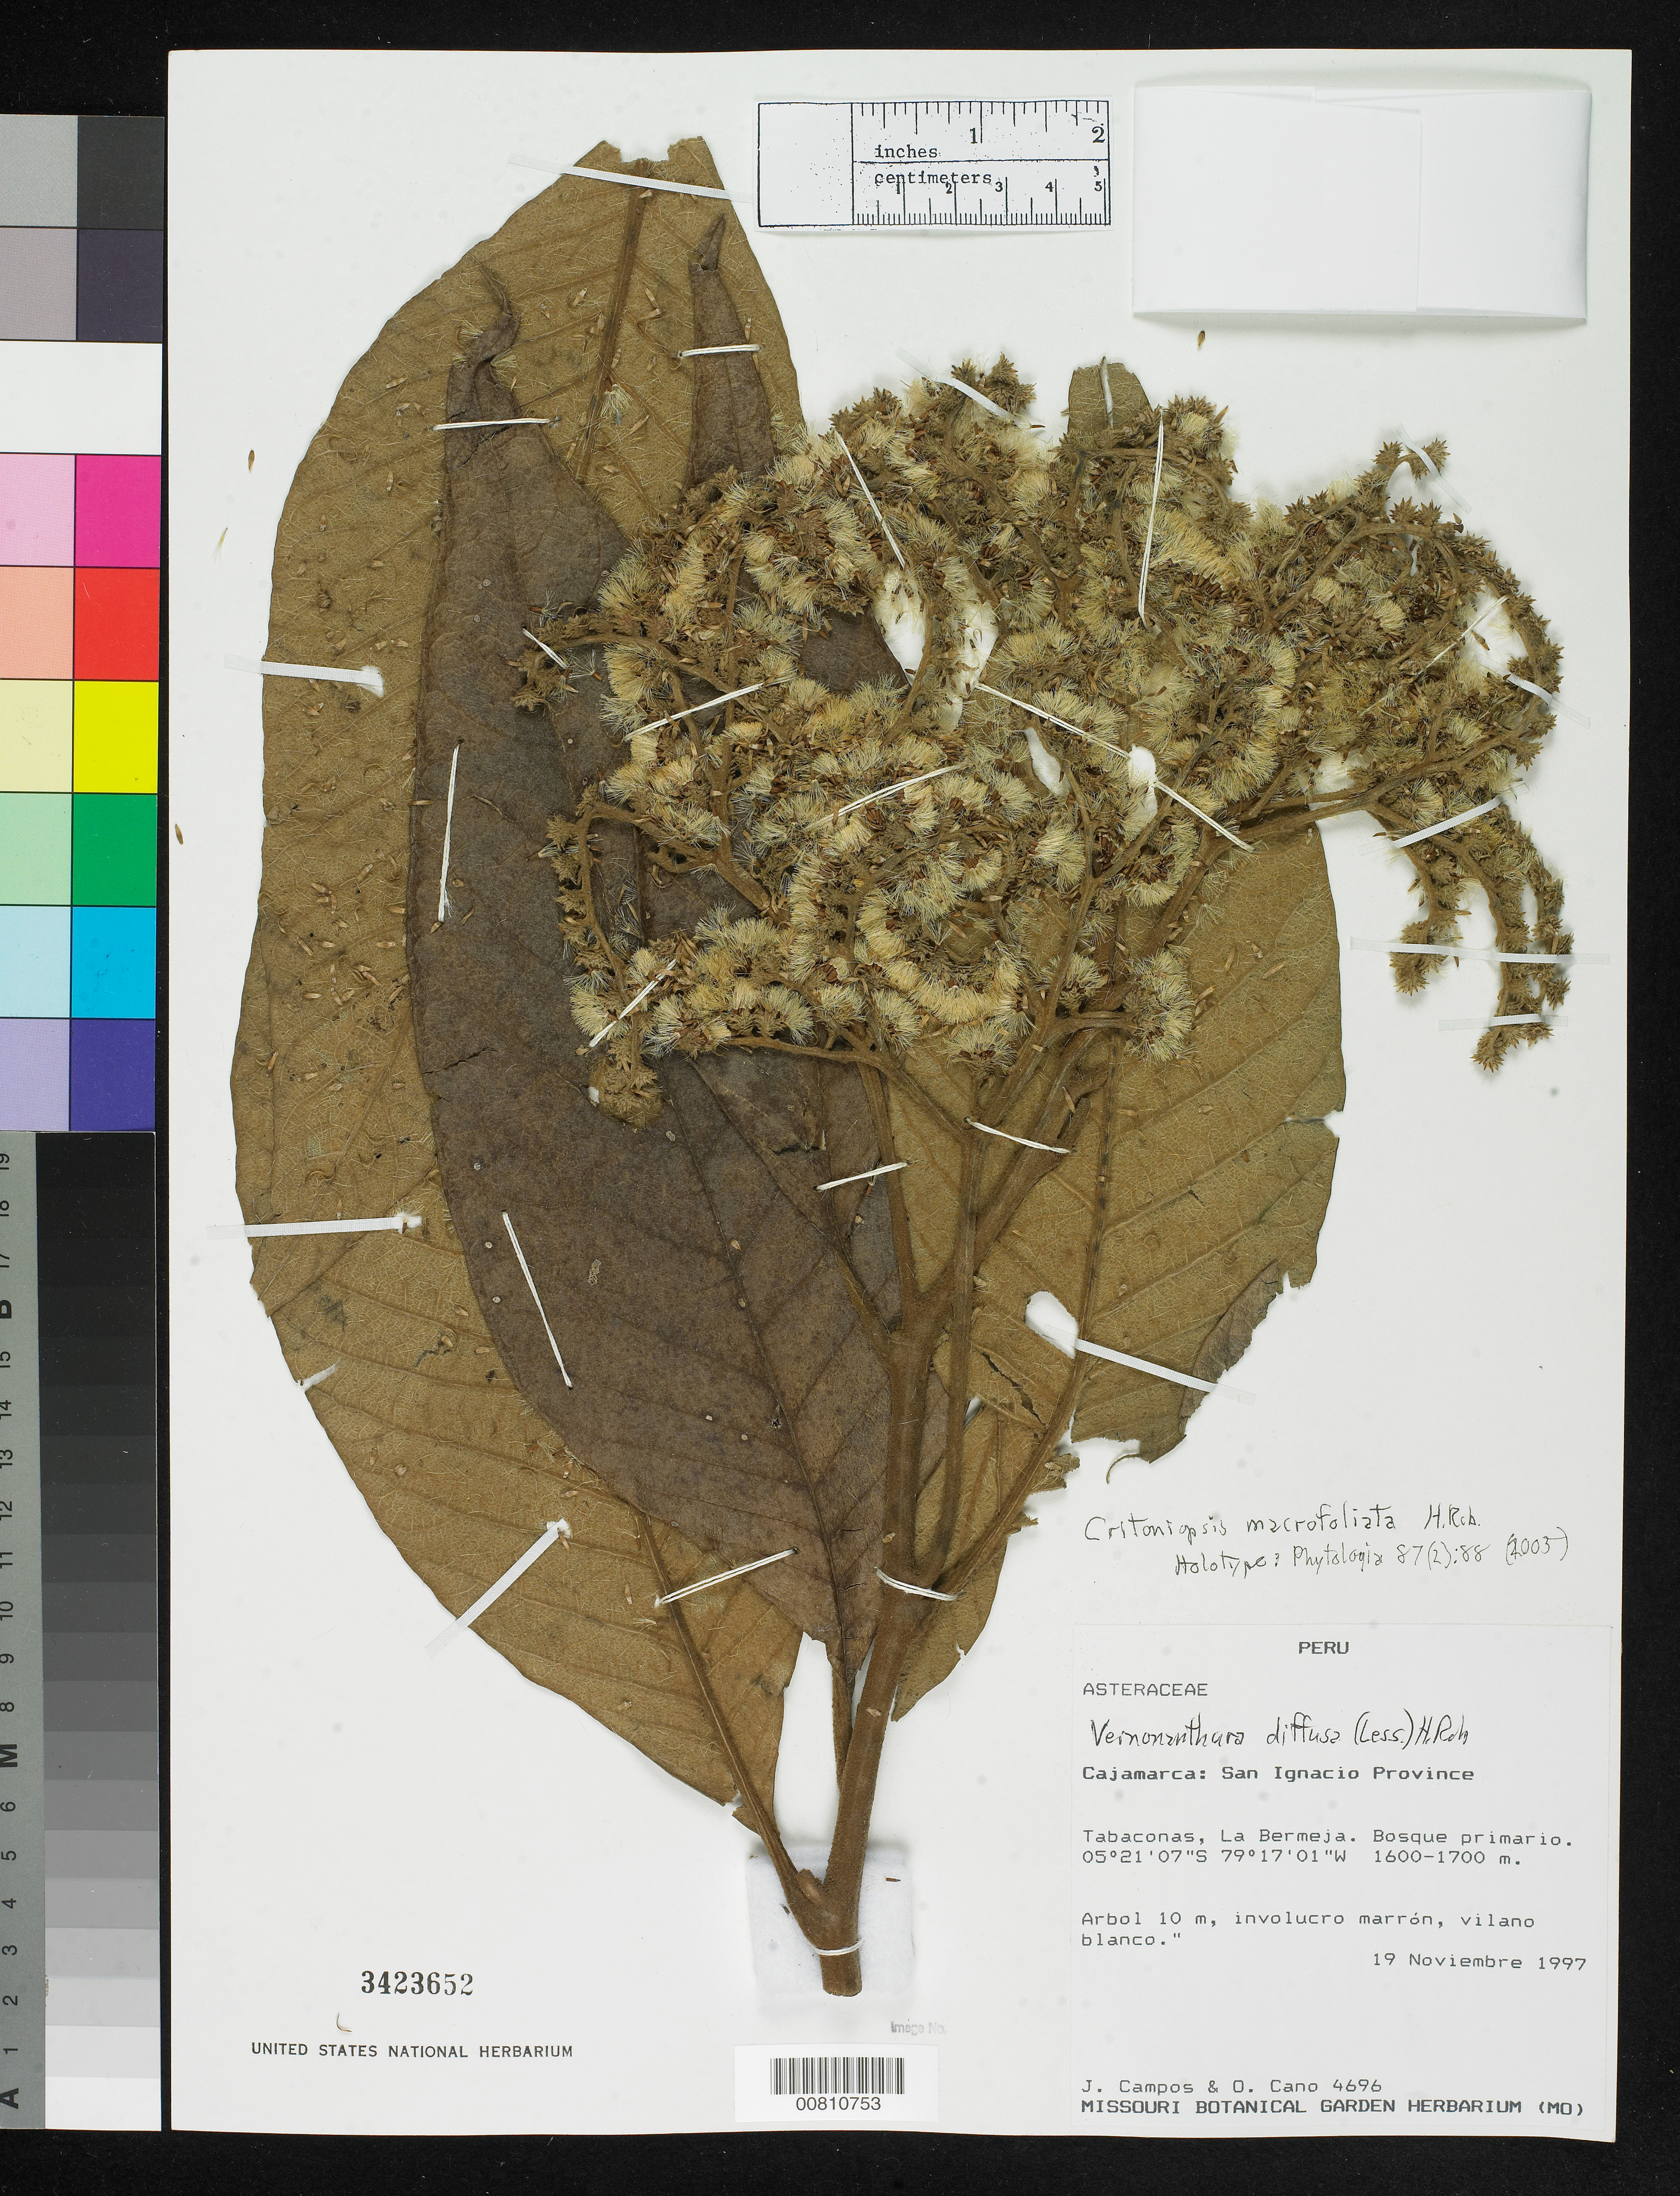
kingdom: Plantae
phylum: Tracheophyta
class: Magnoliopsida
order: Asterales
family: Asteraceae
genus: Critoniopsis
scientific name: Critoniopsis macrofoliata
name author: H. Rob.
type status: Holotype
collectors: J. Campos & O. Cano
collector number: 4696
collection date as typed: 19 Nov 1997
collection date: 1997-11-19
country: Peru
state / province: Cajamarca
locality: Cajamarca: San Ignacio Province. Tabaconas, La Bermeja.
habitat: Bosque primario.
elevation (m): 1600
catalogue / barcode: US 3423652